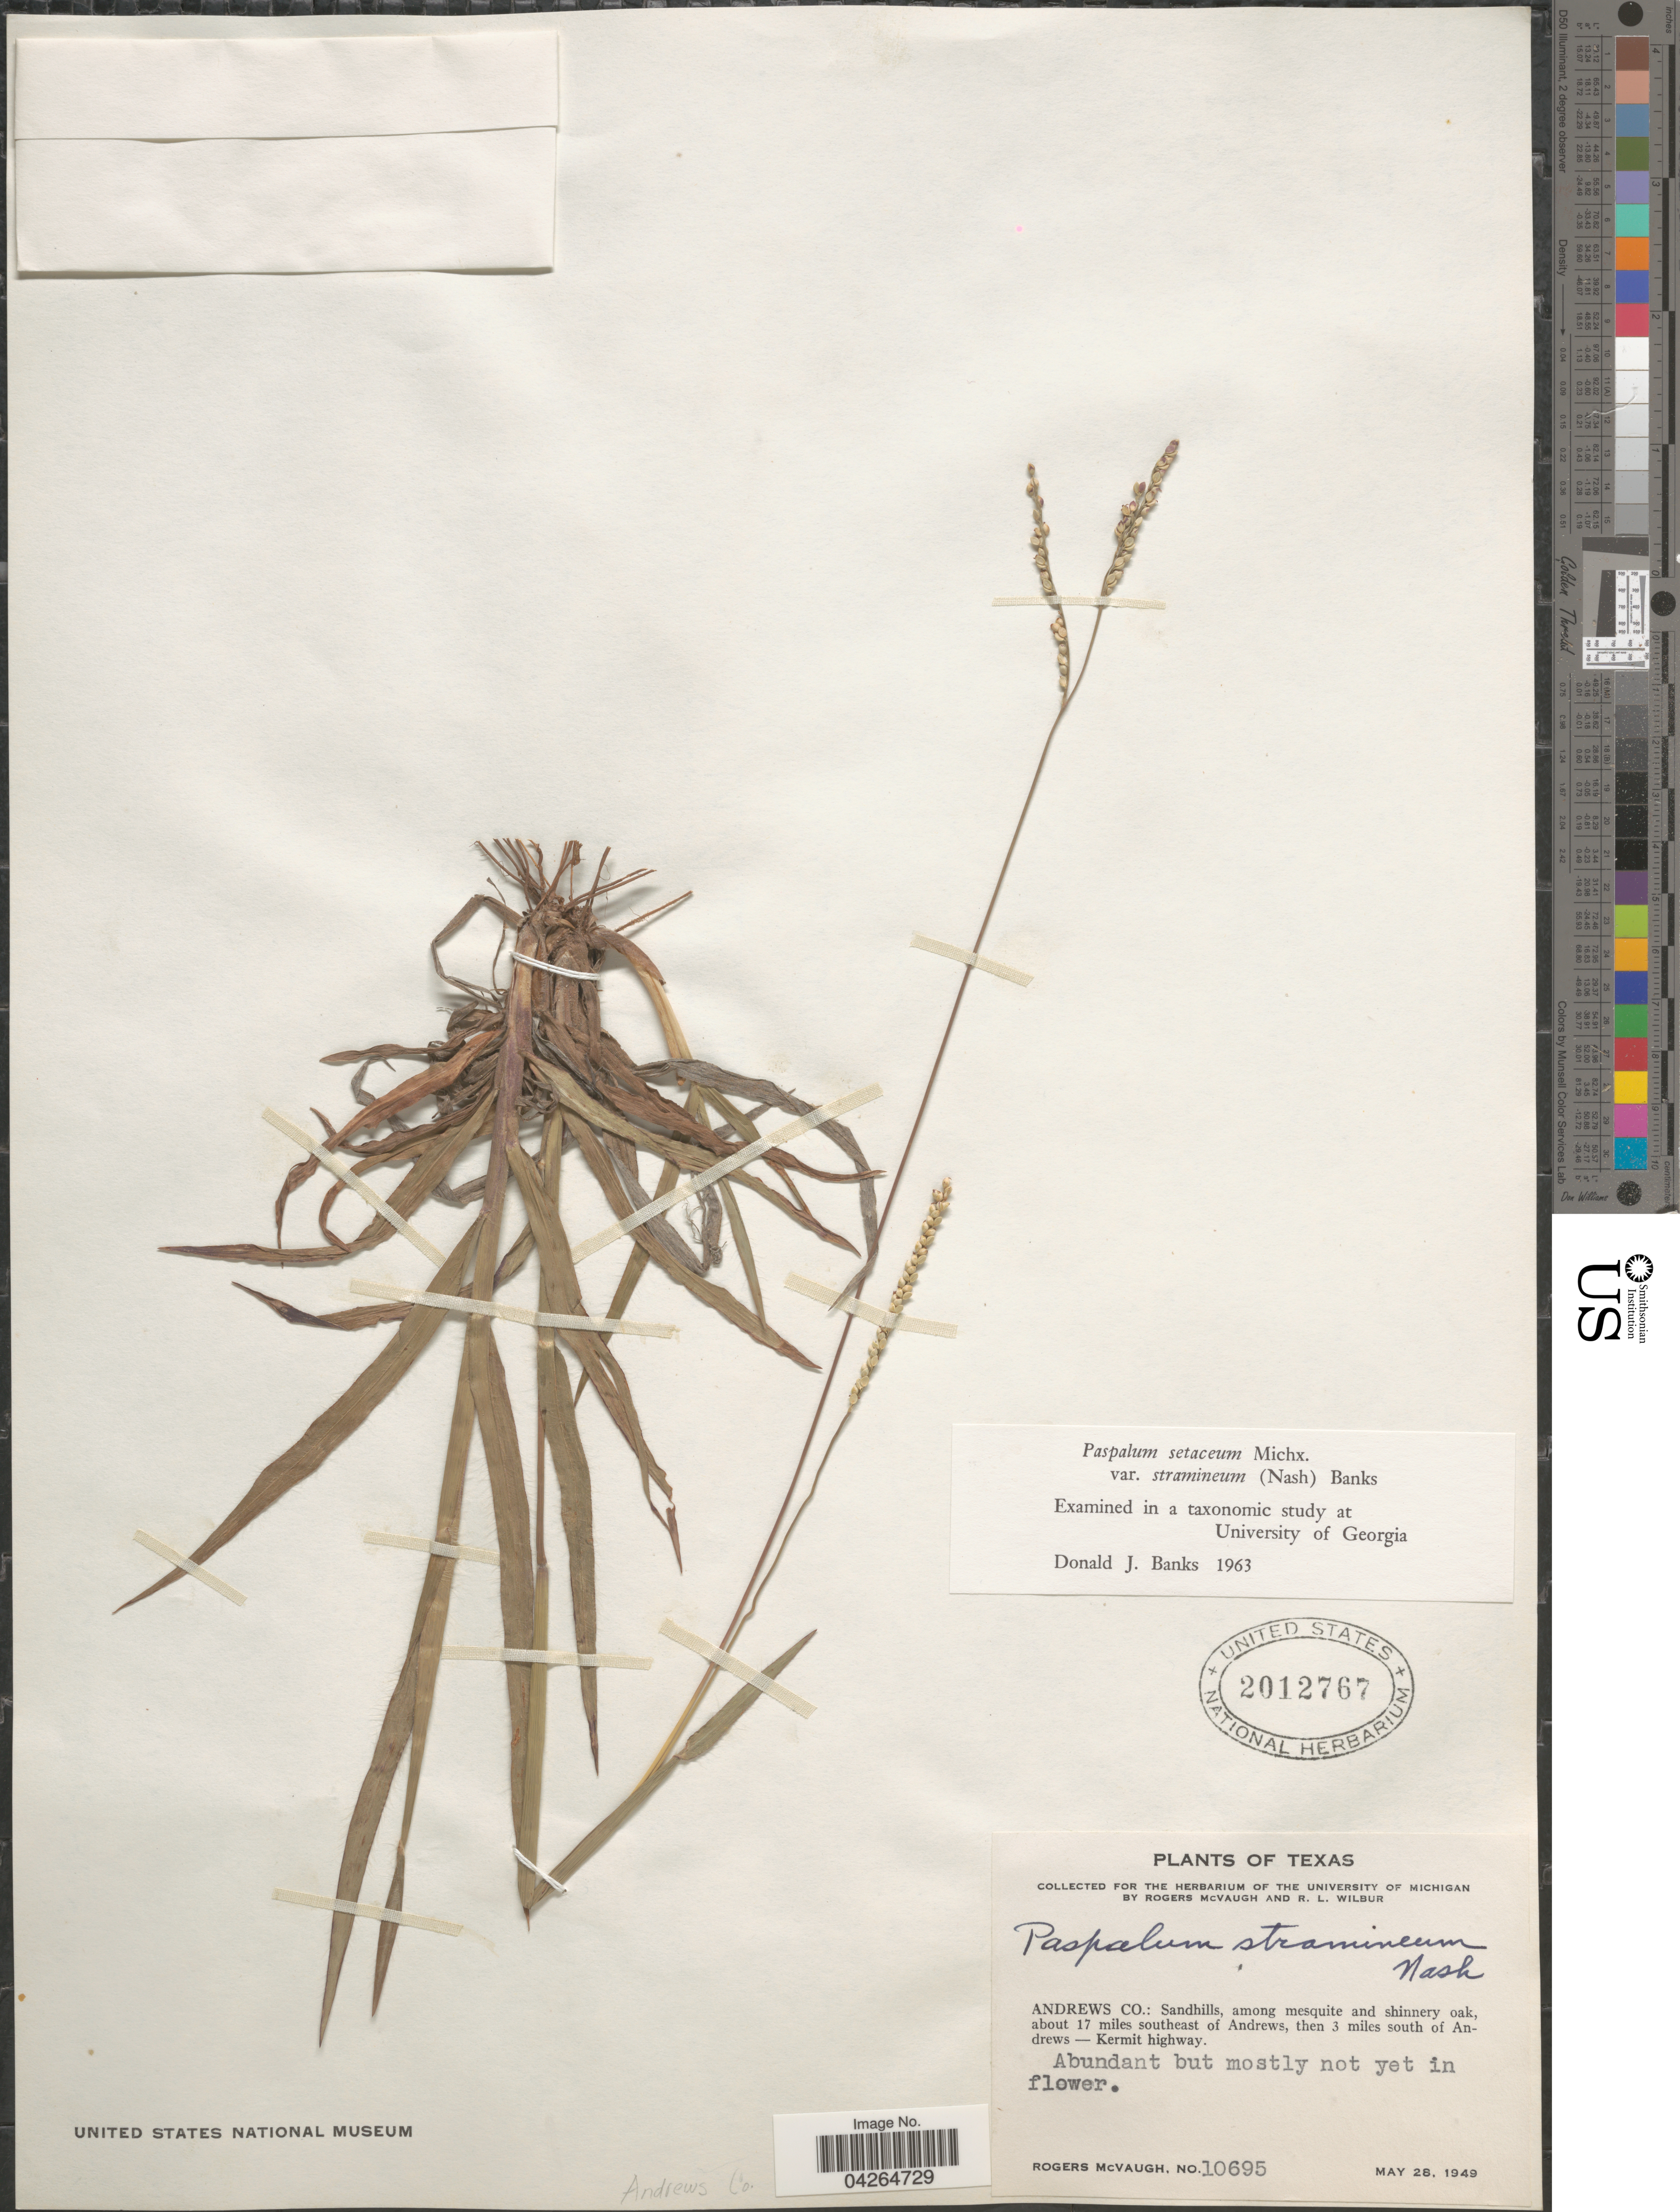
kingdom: Plantae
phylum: Tracheophyta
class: Liliopsida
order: Poales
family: Poaceae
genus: Paspalum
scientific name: Paspalum setaceum var. stramineum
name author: (Nash) D.J. Banks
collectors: R. McVaugh & R. L. Wilbur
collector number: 10695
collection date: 1949-05-28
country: United States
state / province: Texas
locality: Andrews Co.: about 17 miles southeast of Andrews, then 3 miles south of Andrews - Kermit highway.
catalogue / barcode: US 2012767